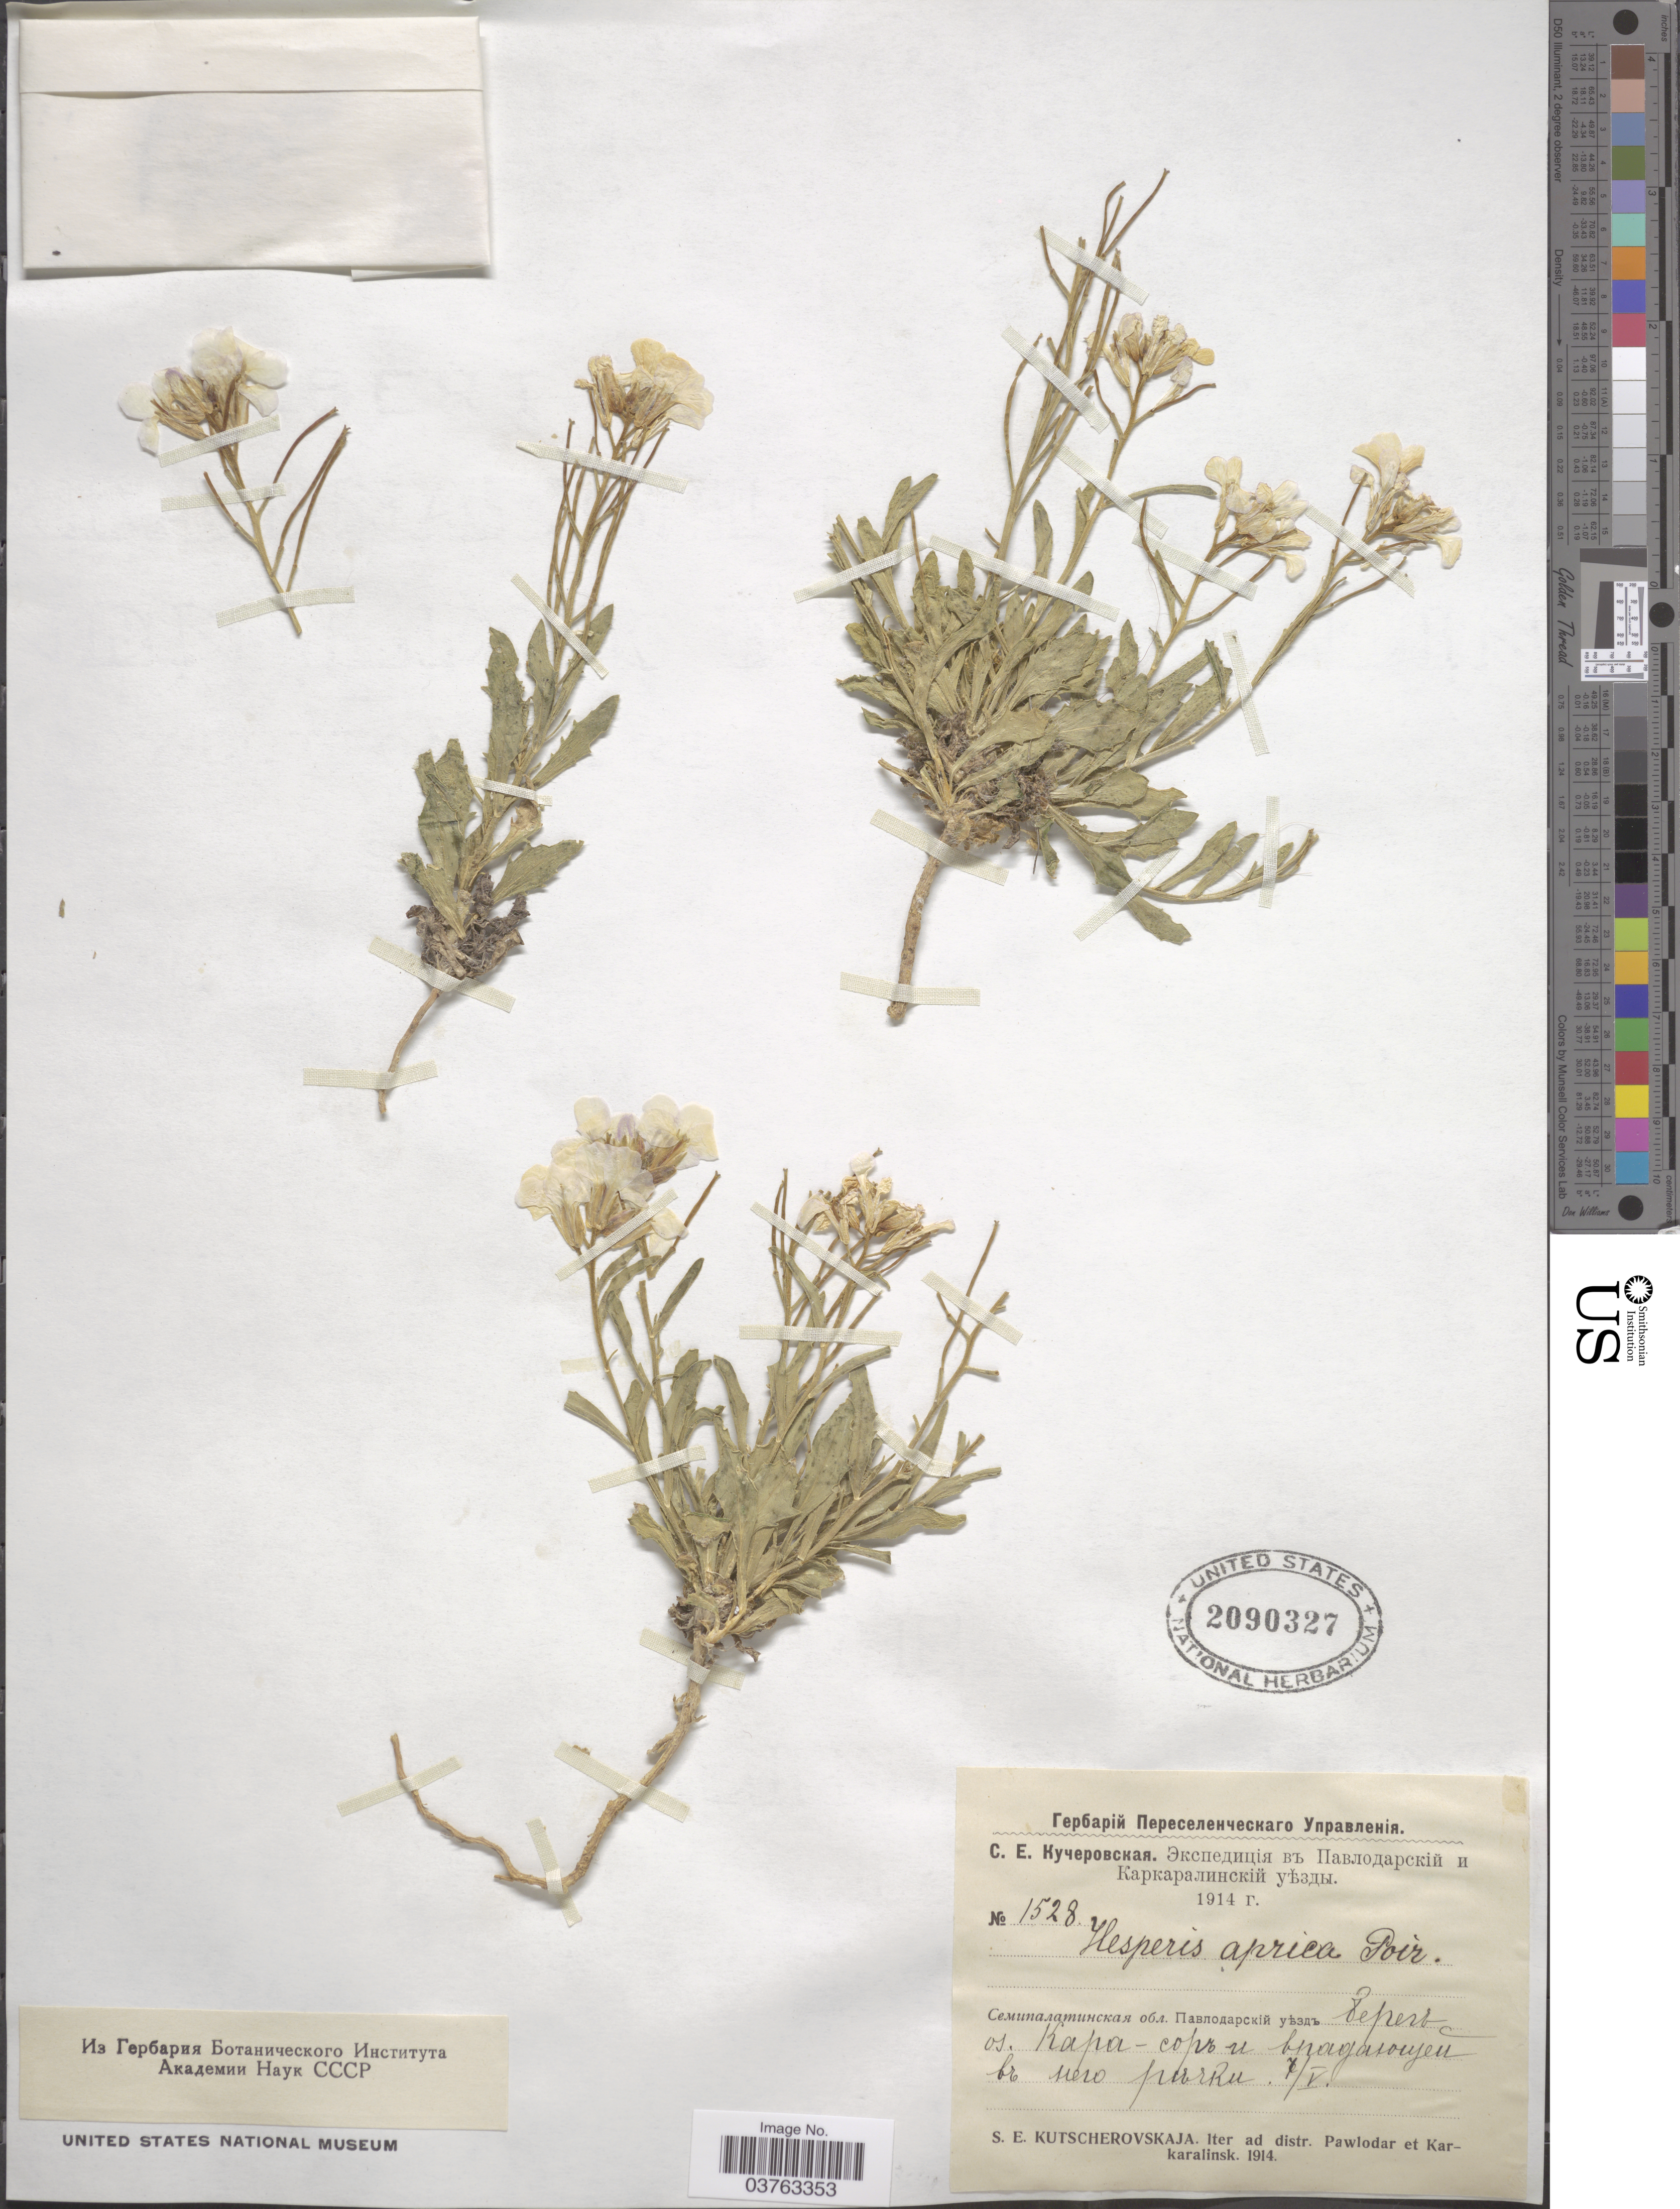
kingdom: Plantae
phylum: Tracheophyta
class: Magnoliopsida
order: Brassicales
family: Brassicaceae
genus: Hesperis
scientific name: Hesperis aprica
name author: Poir.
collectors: S. Kutscherovskaja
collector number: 1528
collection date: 1914-05-07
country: Kazakhstan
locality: X distr. Pawlodar et Karkaralinsk.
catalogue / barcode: US 2090327